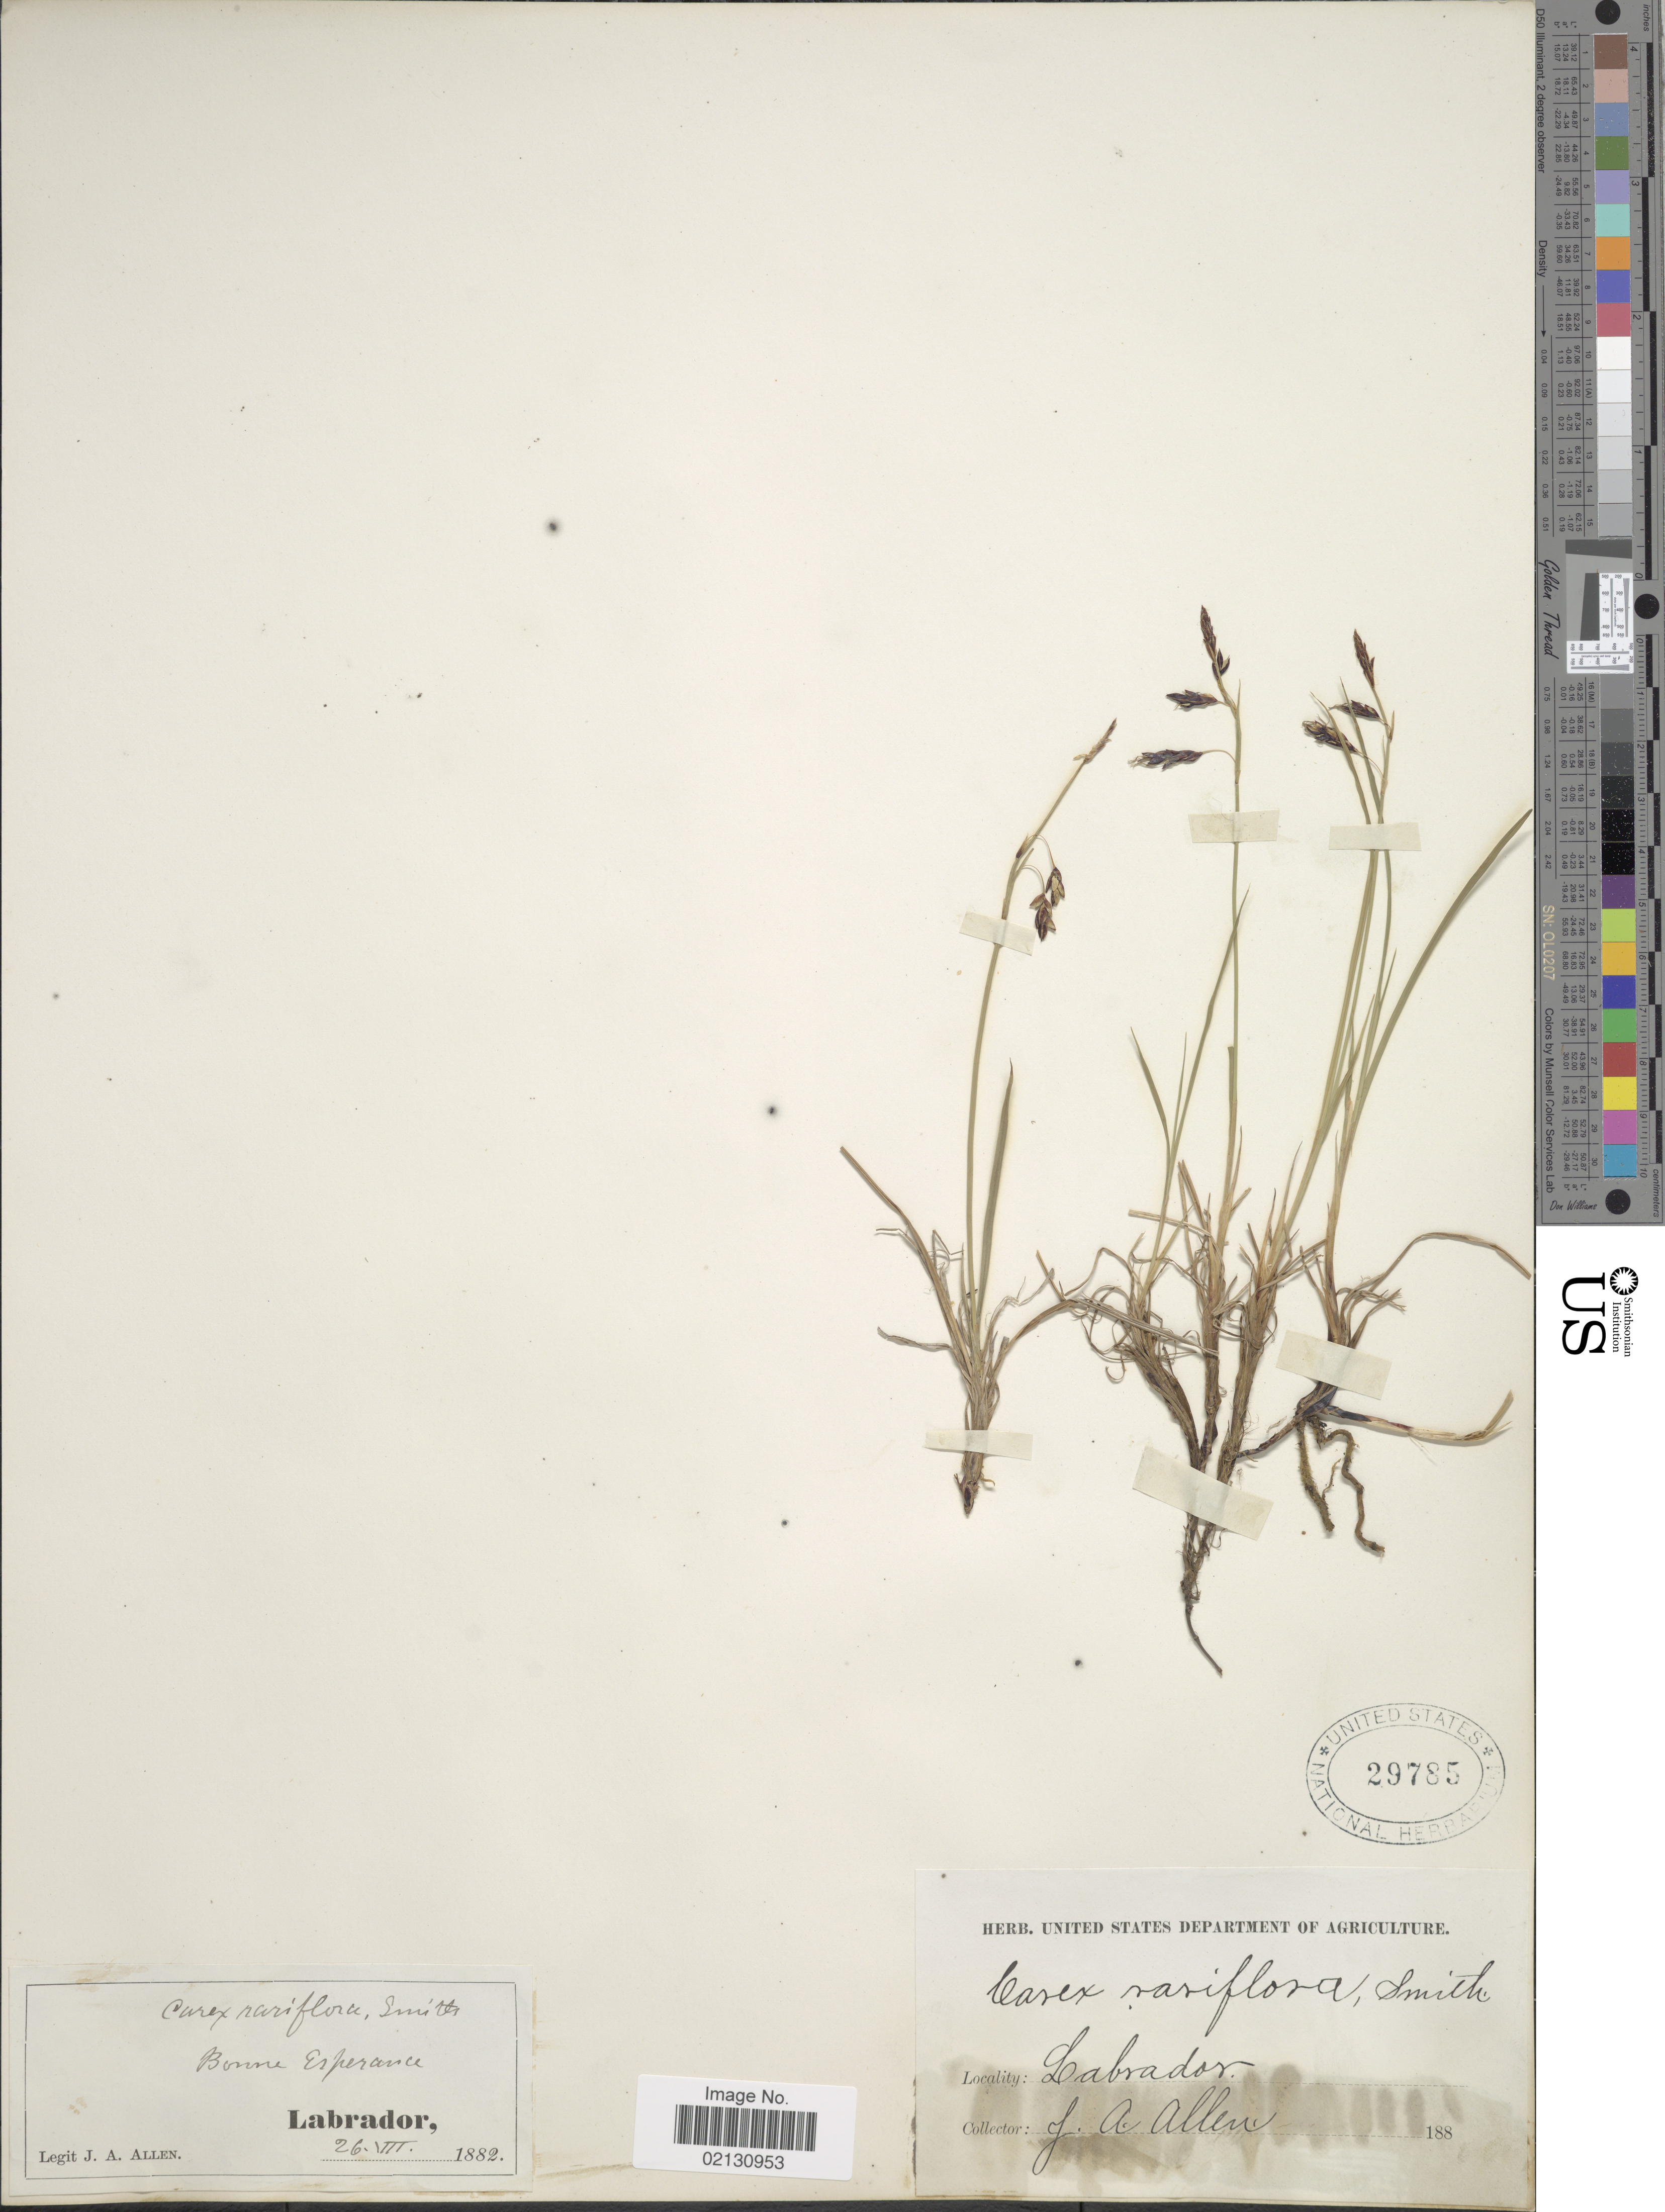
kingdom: Plantae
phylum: Tracheophyta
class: Liliopsida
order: Poales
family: Cyperaceae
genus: Carex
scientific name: Carex rariflora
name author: (Wahlenb.) Sm.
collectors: J. A. Allen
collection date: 1882-08-26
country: Canada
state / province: Newfoundland and Labrador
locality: Bonne Esperance. Labrador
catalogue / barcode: US 29785